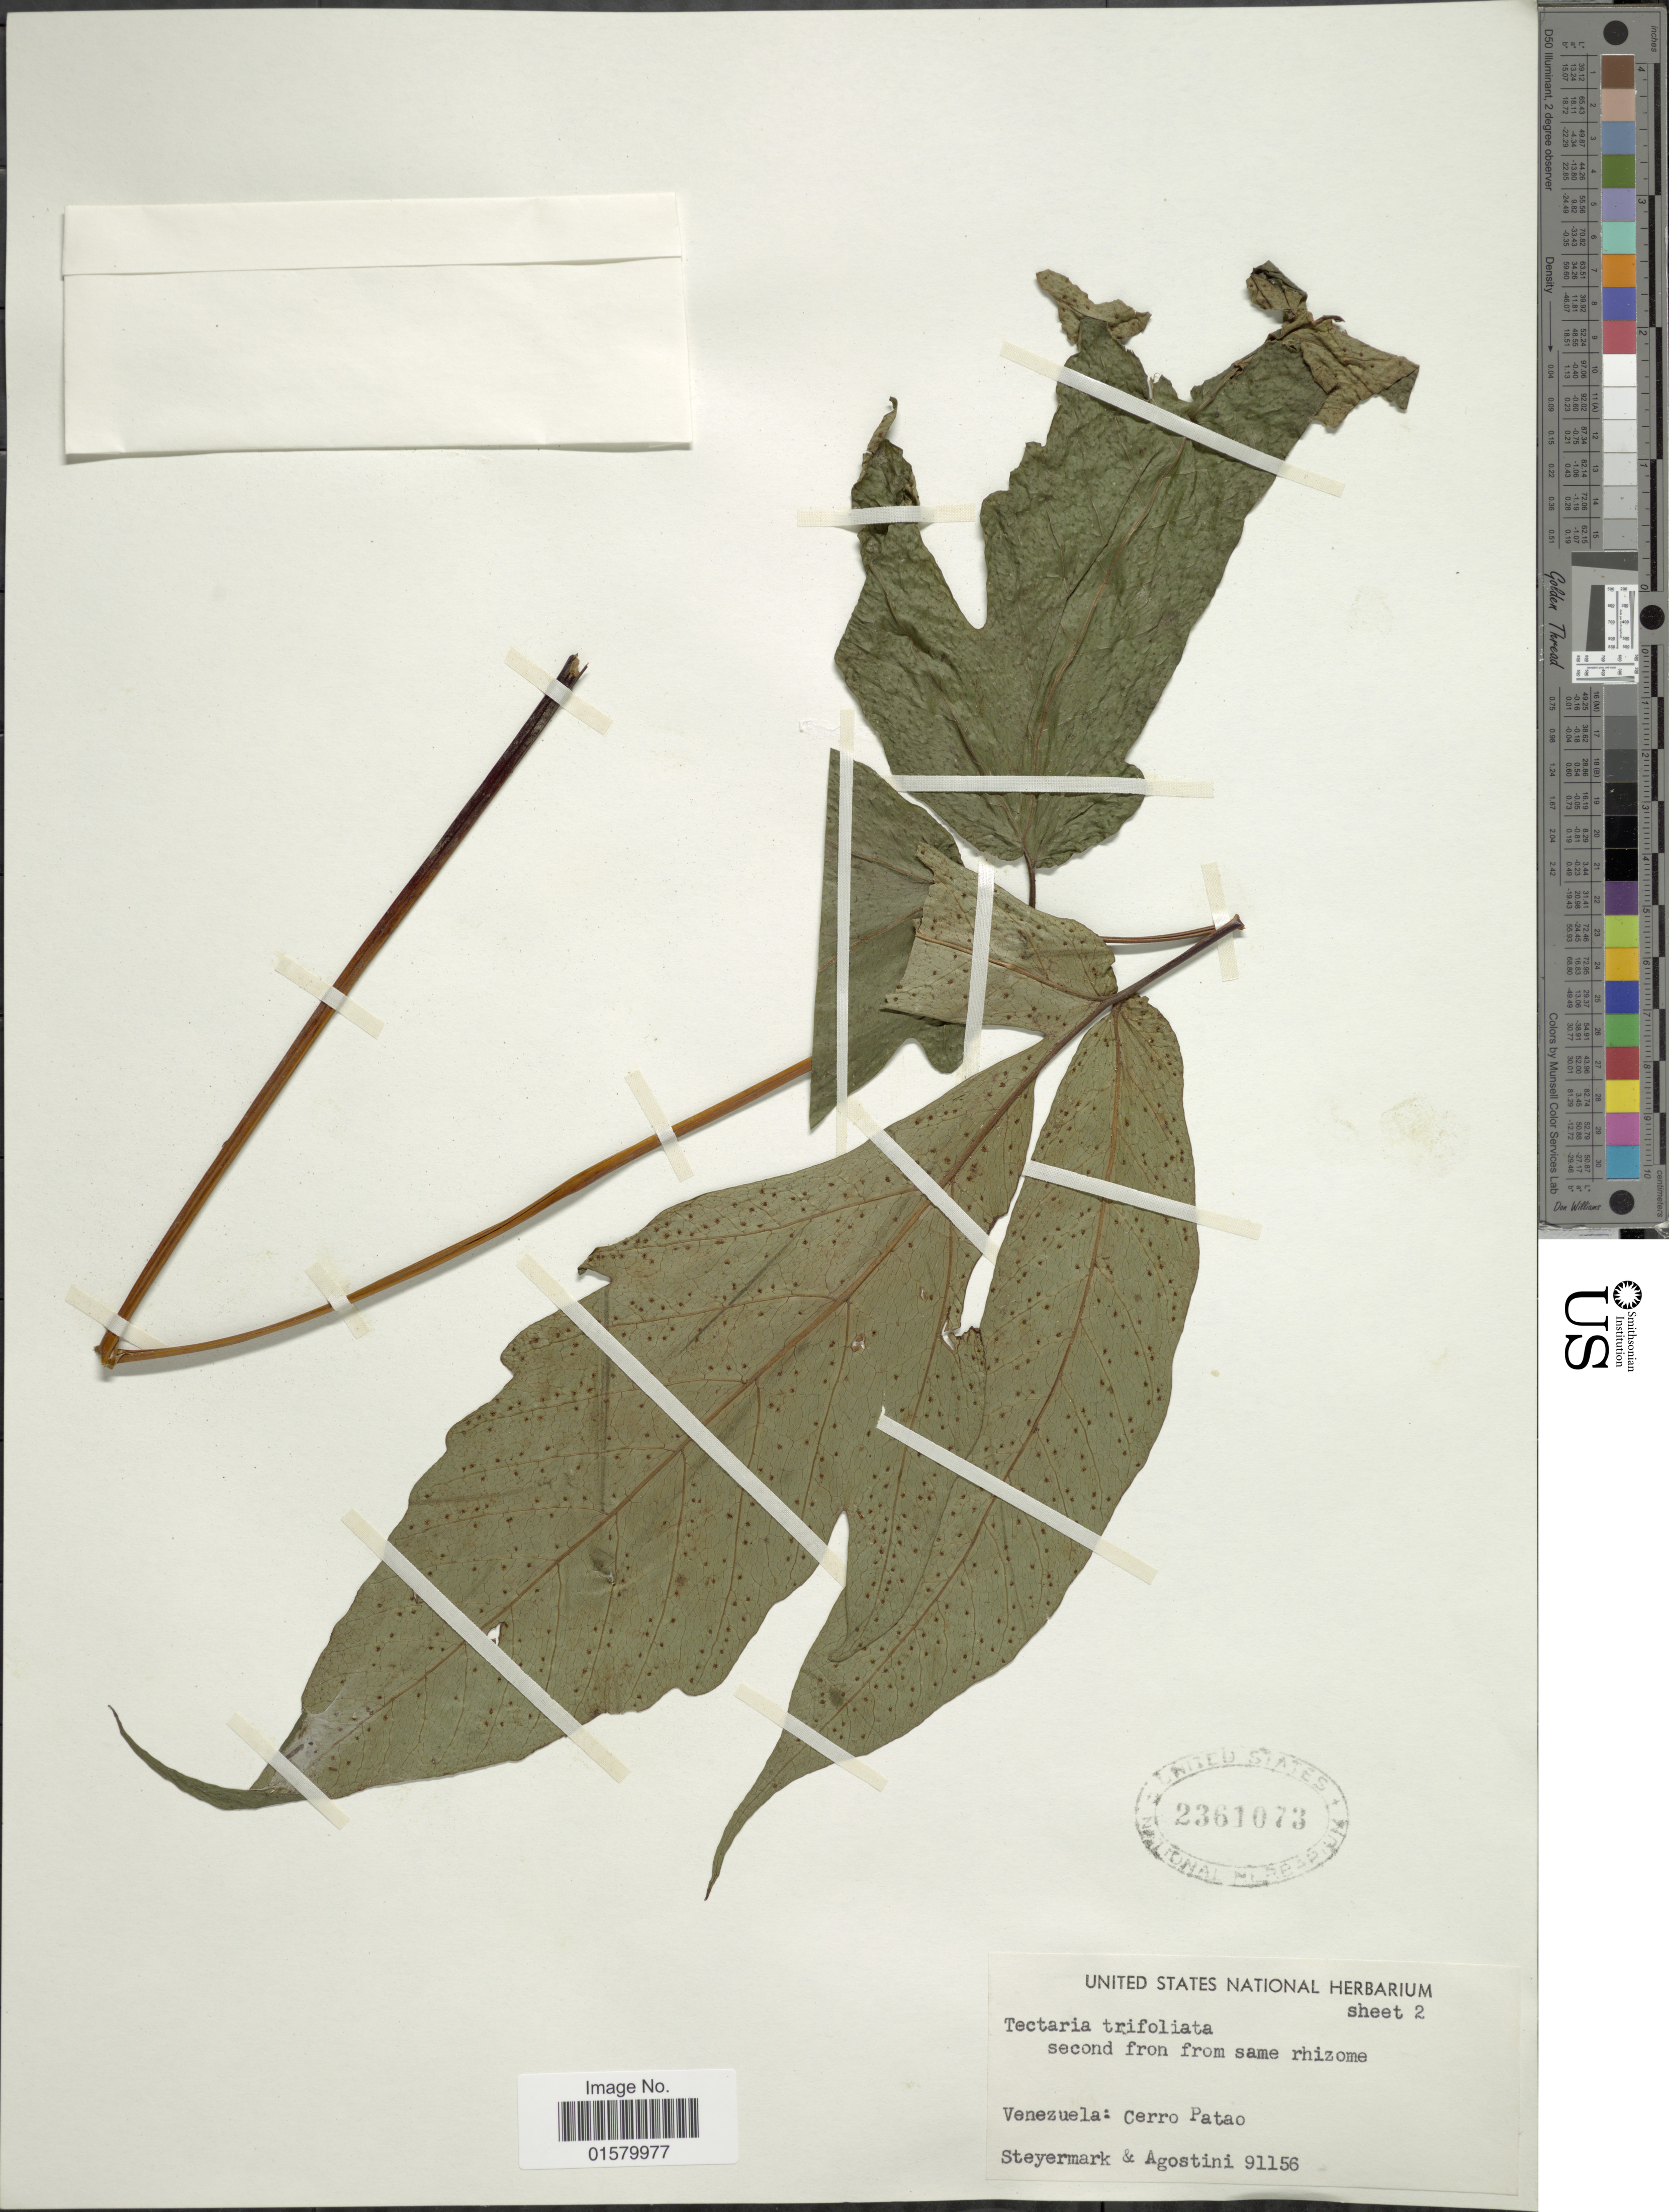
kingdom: Plantae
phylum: Tracheophyta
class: Polypodiopsida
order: Polypodiales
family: Tectariaceae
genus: Tectaria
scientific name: Tectaria trifoliata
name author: (L.) Cav.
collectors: J. Steyermark & Agostini, --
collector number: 91156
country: Venezuela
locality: Venezuela: Cerro Patao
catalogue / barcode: US 2361073